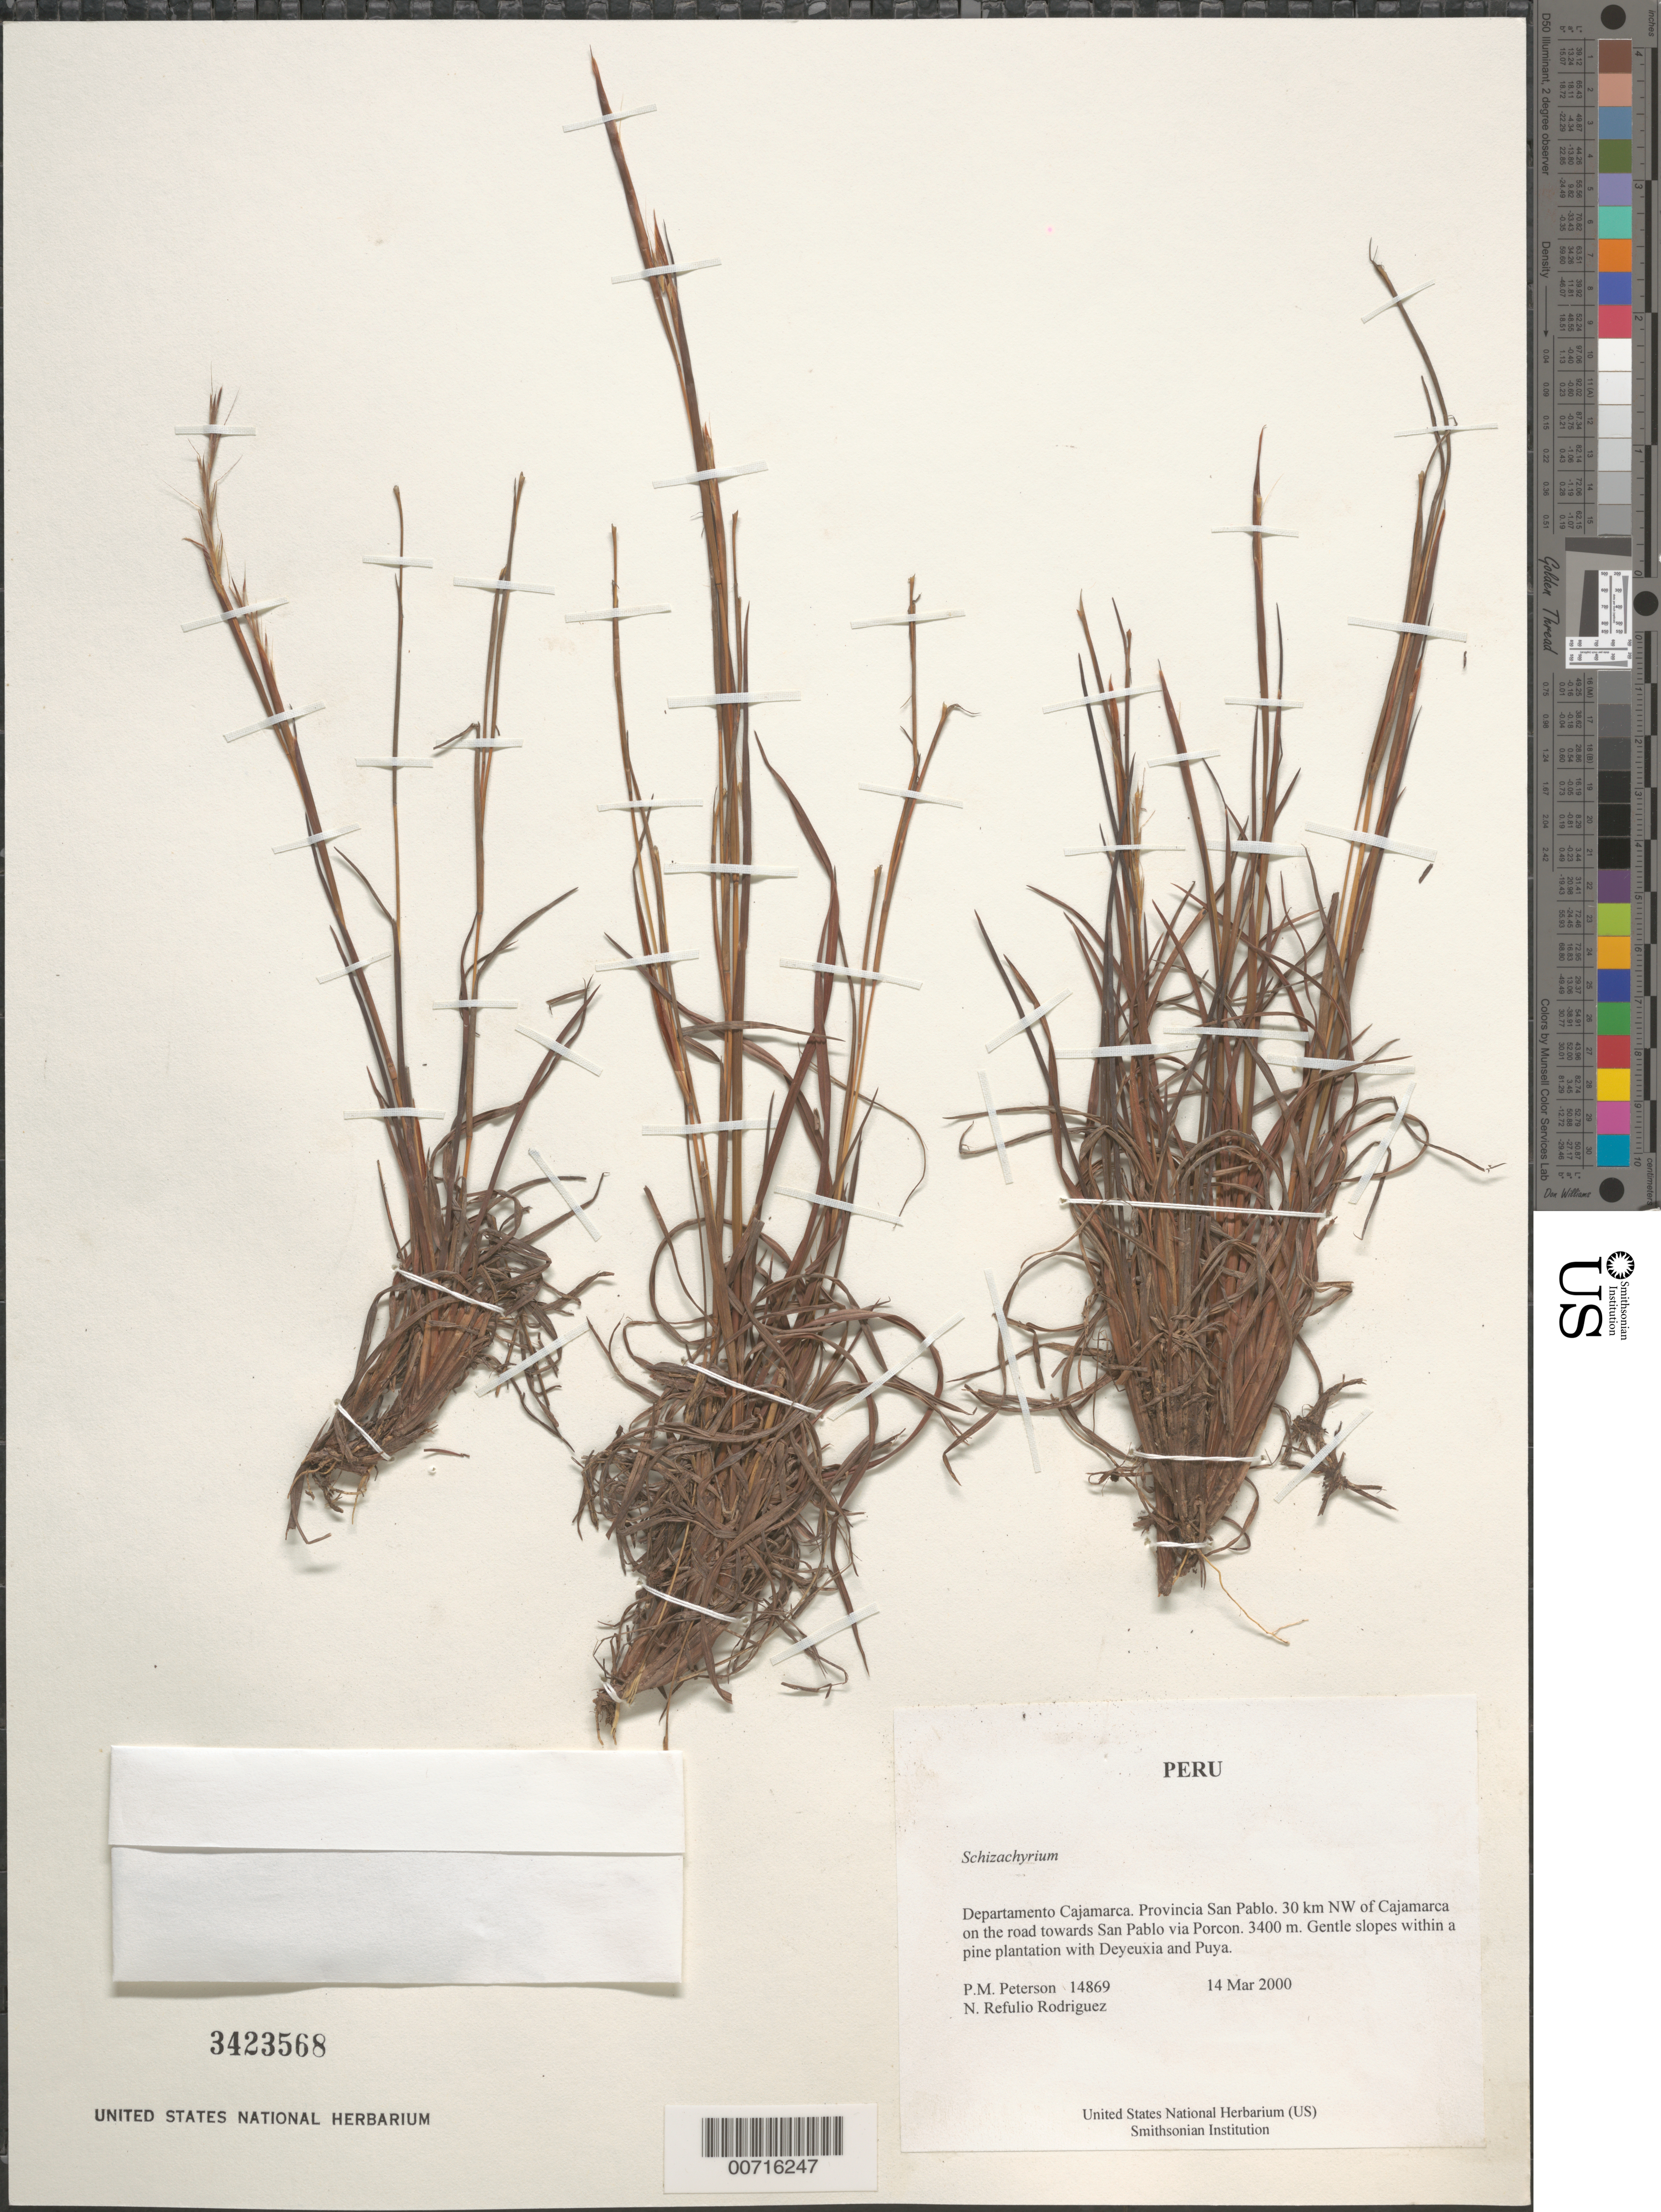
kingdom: Plantae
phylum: Tracheophyta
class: Liliopsida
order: Poales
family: Poaceae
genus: Schizachyrium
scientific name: Schizachyrium sp.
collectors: P. M. Peterson & N. Refulio-Rodríguez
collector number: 14869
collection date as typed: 14 Mar 2000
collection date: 2000-03-14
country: Peru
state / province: Cajamarca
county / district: San Pablo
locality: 30 km NW of Cajamarca on the road towards San Pablo via Porcon.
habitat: Gentle slopes within a pine plantation with Deyeuxia and Puya.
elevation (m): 3400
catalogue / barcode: US 3423568